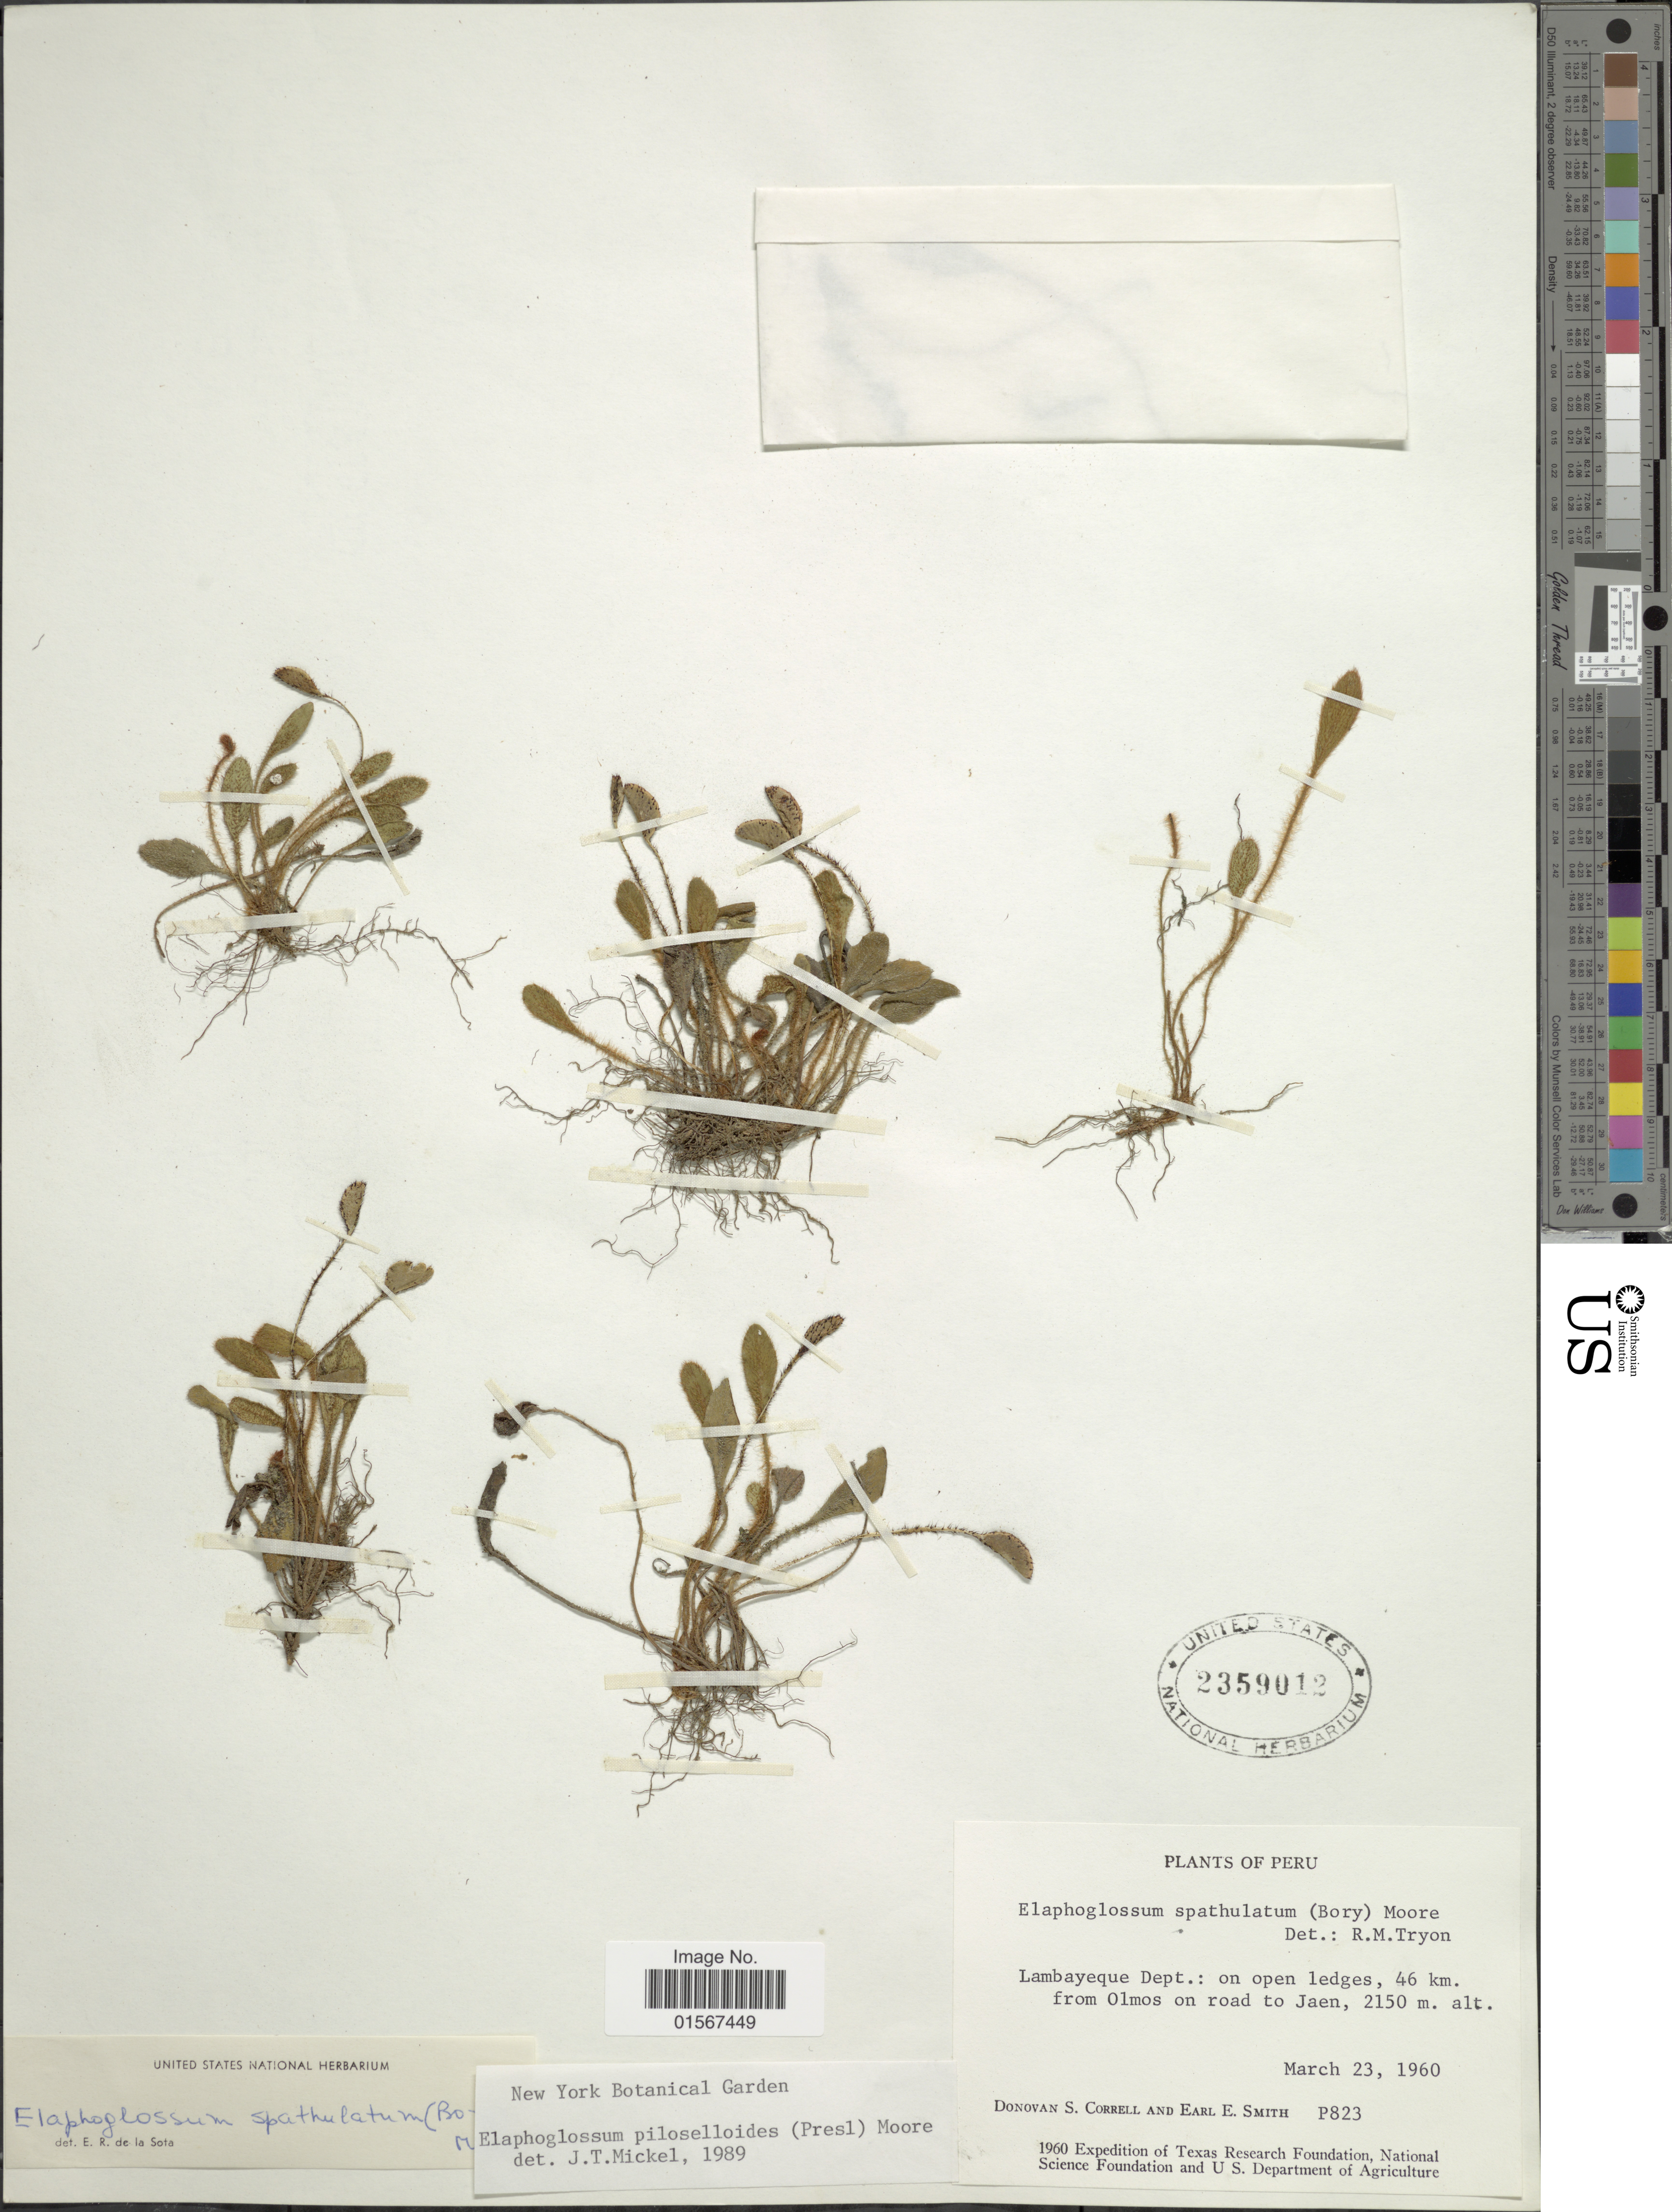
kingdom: Plantae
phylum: Tracheophyta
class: Polypodiopsida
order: Polypodiales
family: Dryopteridaceae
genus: Elaphoglossum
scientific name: Elaphoglossum piloselloides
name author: (C. Presl) T. Moore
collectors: D. S. Correll & E. E. Smith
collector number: P823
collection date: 1960-03-23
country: Peru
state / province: Lambayeque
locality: Peru, Lambayeque Dept.: on open ledges, 46 km. from Olmos on road to Jaen.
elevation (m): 2150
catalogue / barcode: US 2359012